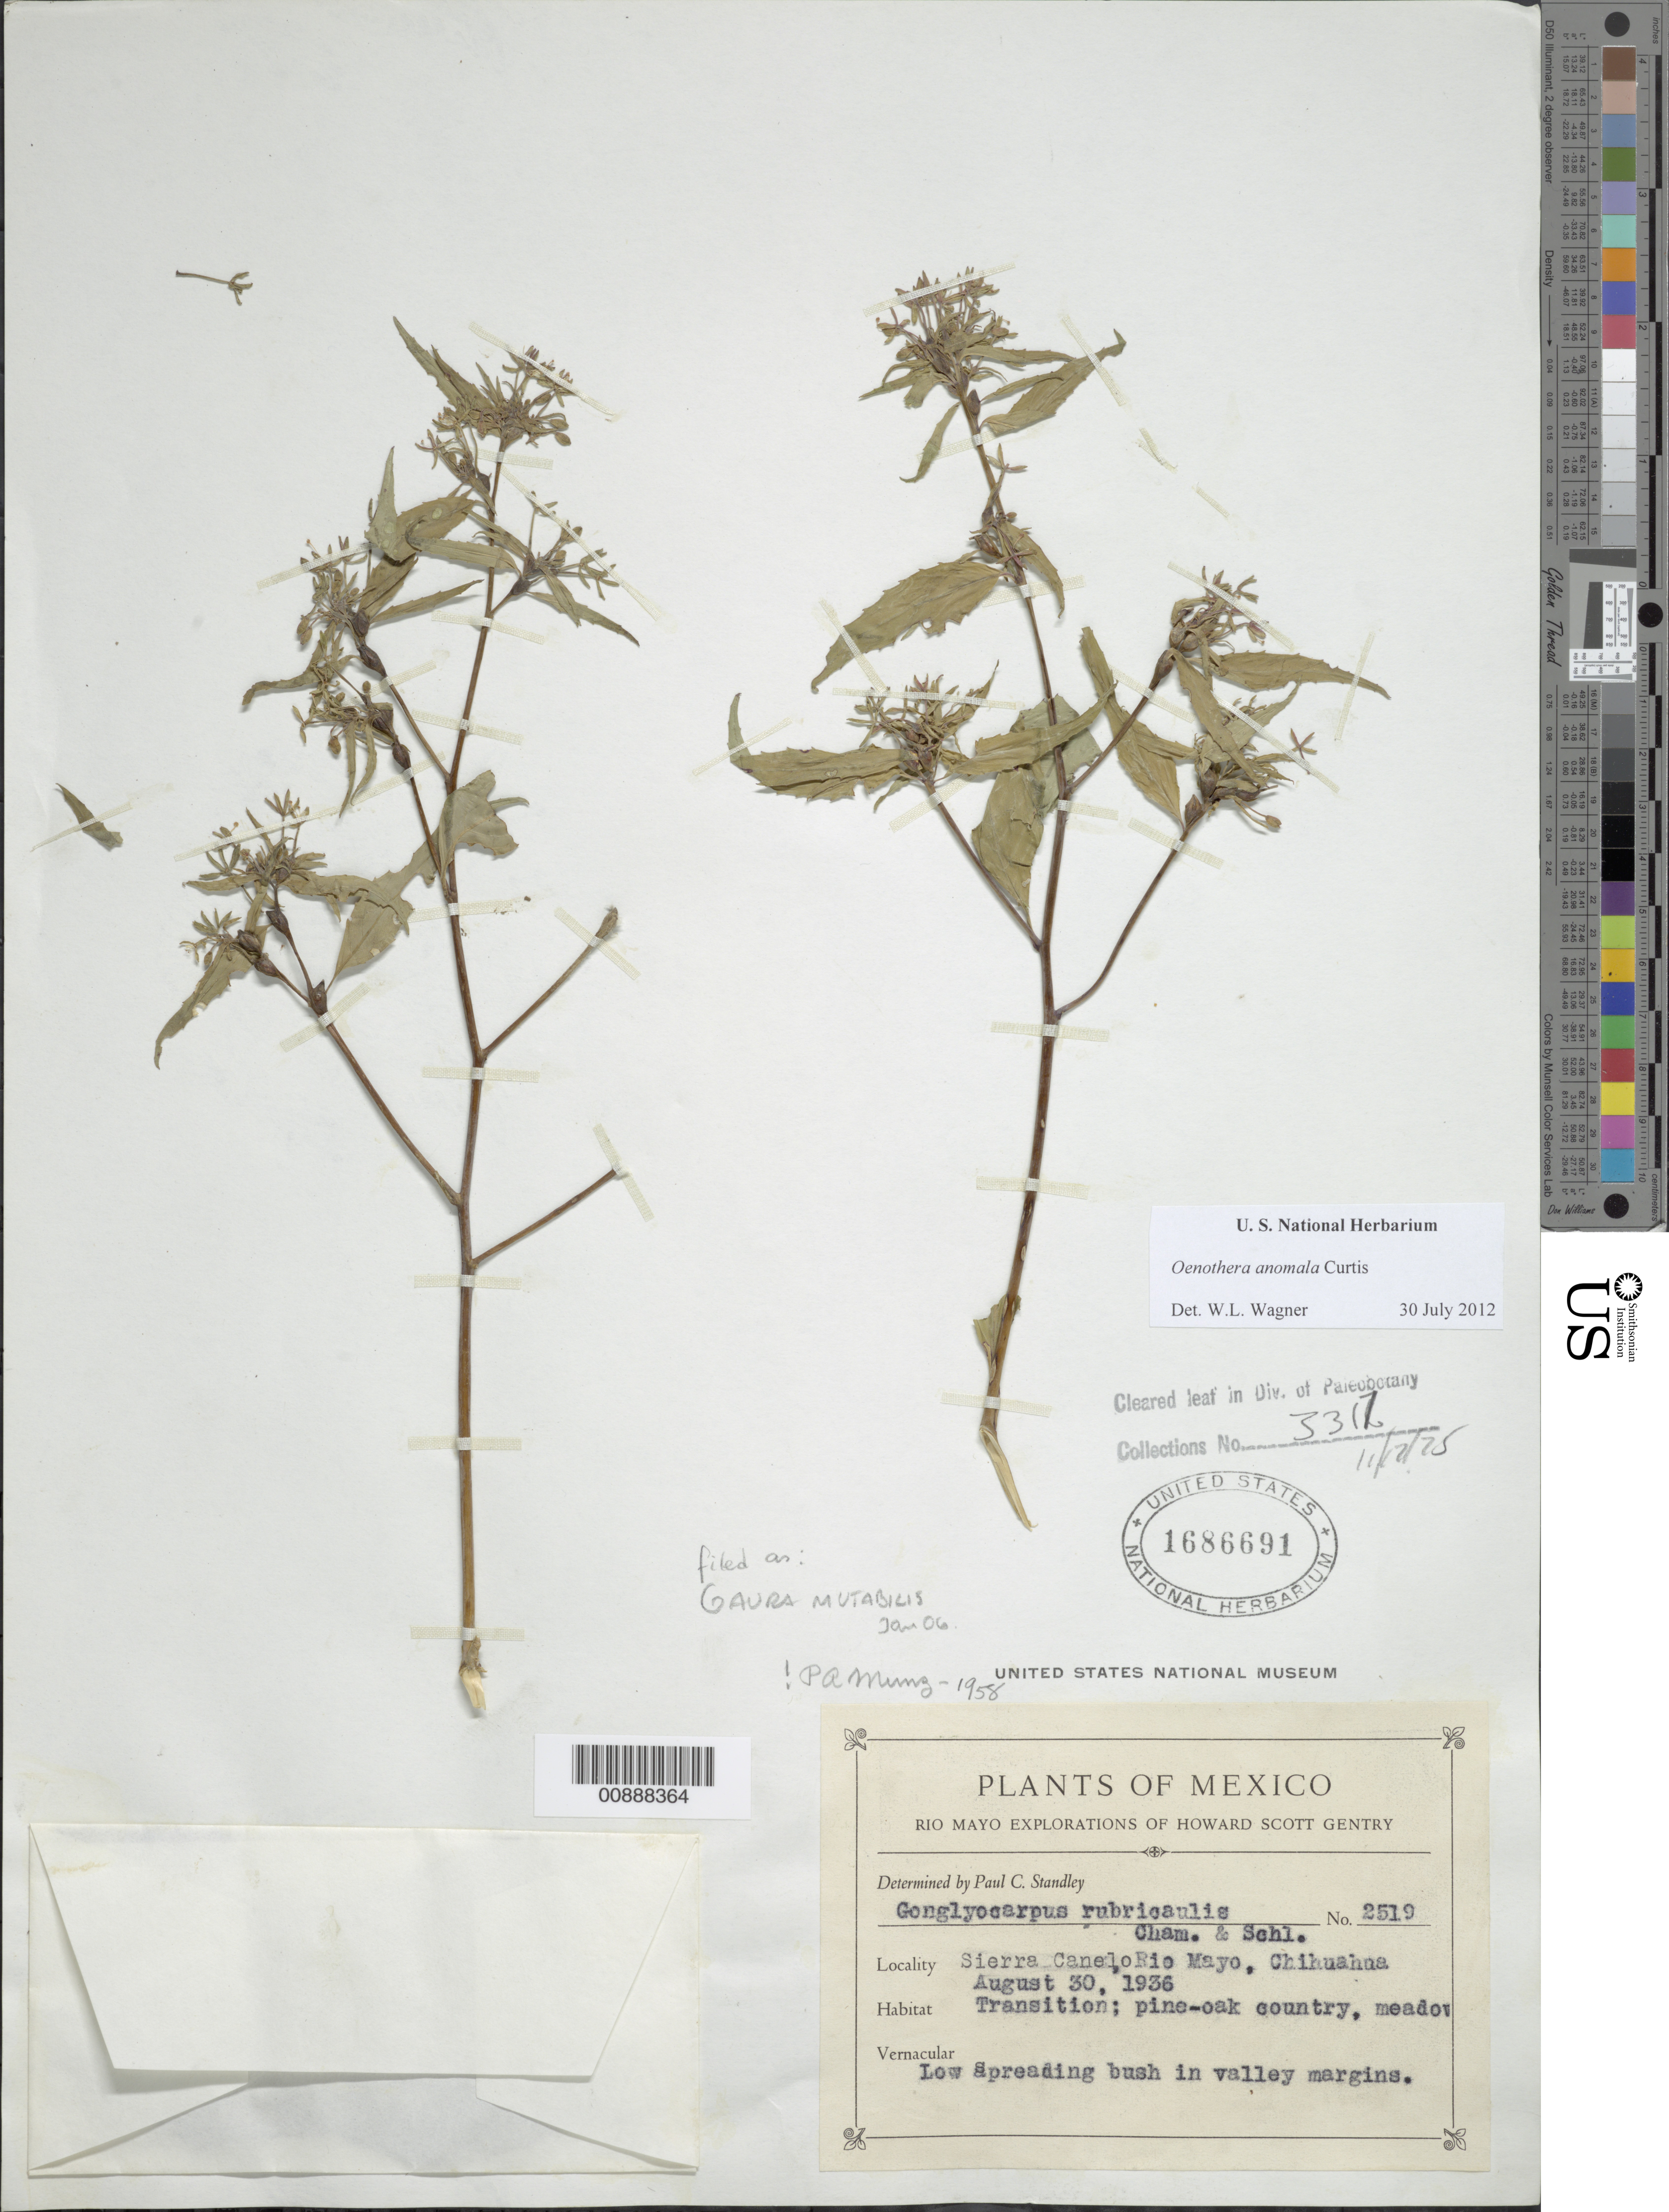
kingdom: Plantae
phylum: Tracheophyta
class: Magnoliopsida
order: Myrtales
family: Onagraceae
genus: Oenothera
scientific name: Oenothera anomala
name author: Curtis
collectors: H. S. Gentry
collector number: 2519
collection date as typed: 30 Aug 1936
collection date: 1936-08-30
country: Mexico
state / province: Chihuahua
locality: Sierra Canelo, Río Mayo, Chihuahua.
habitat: Transition; pine-oak country, meadow. In valley margins.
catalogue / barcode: US 1686691